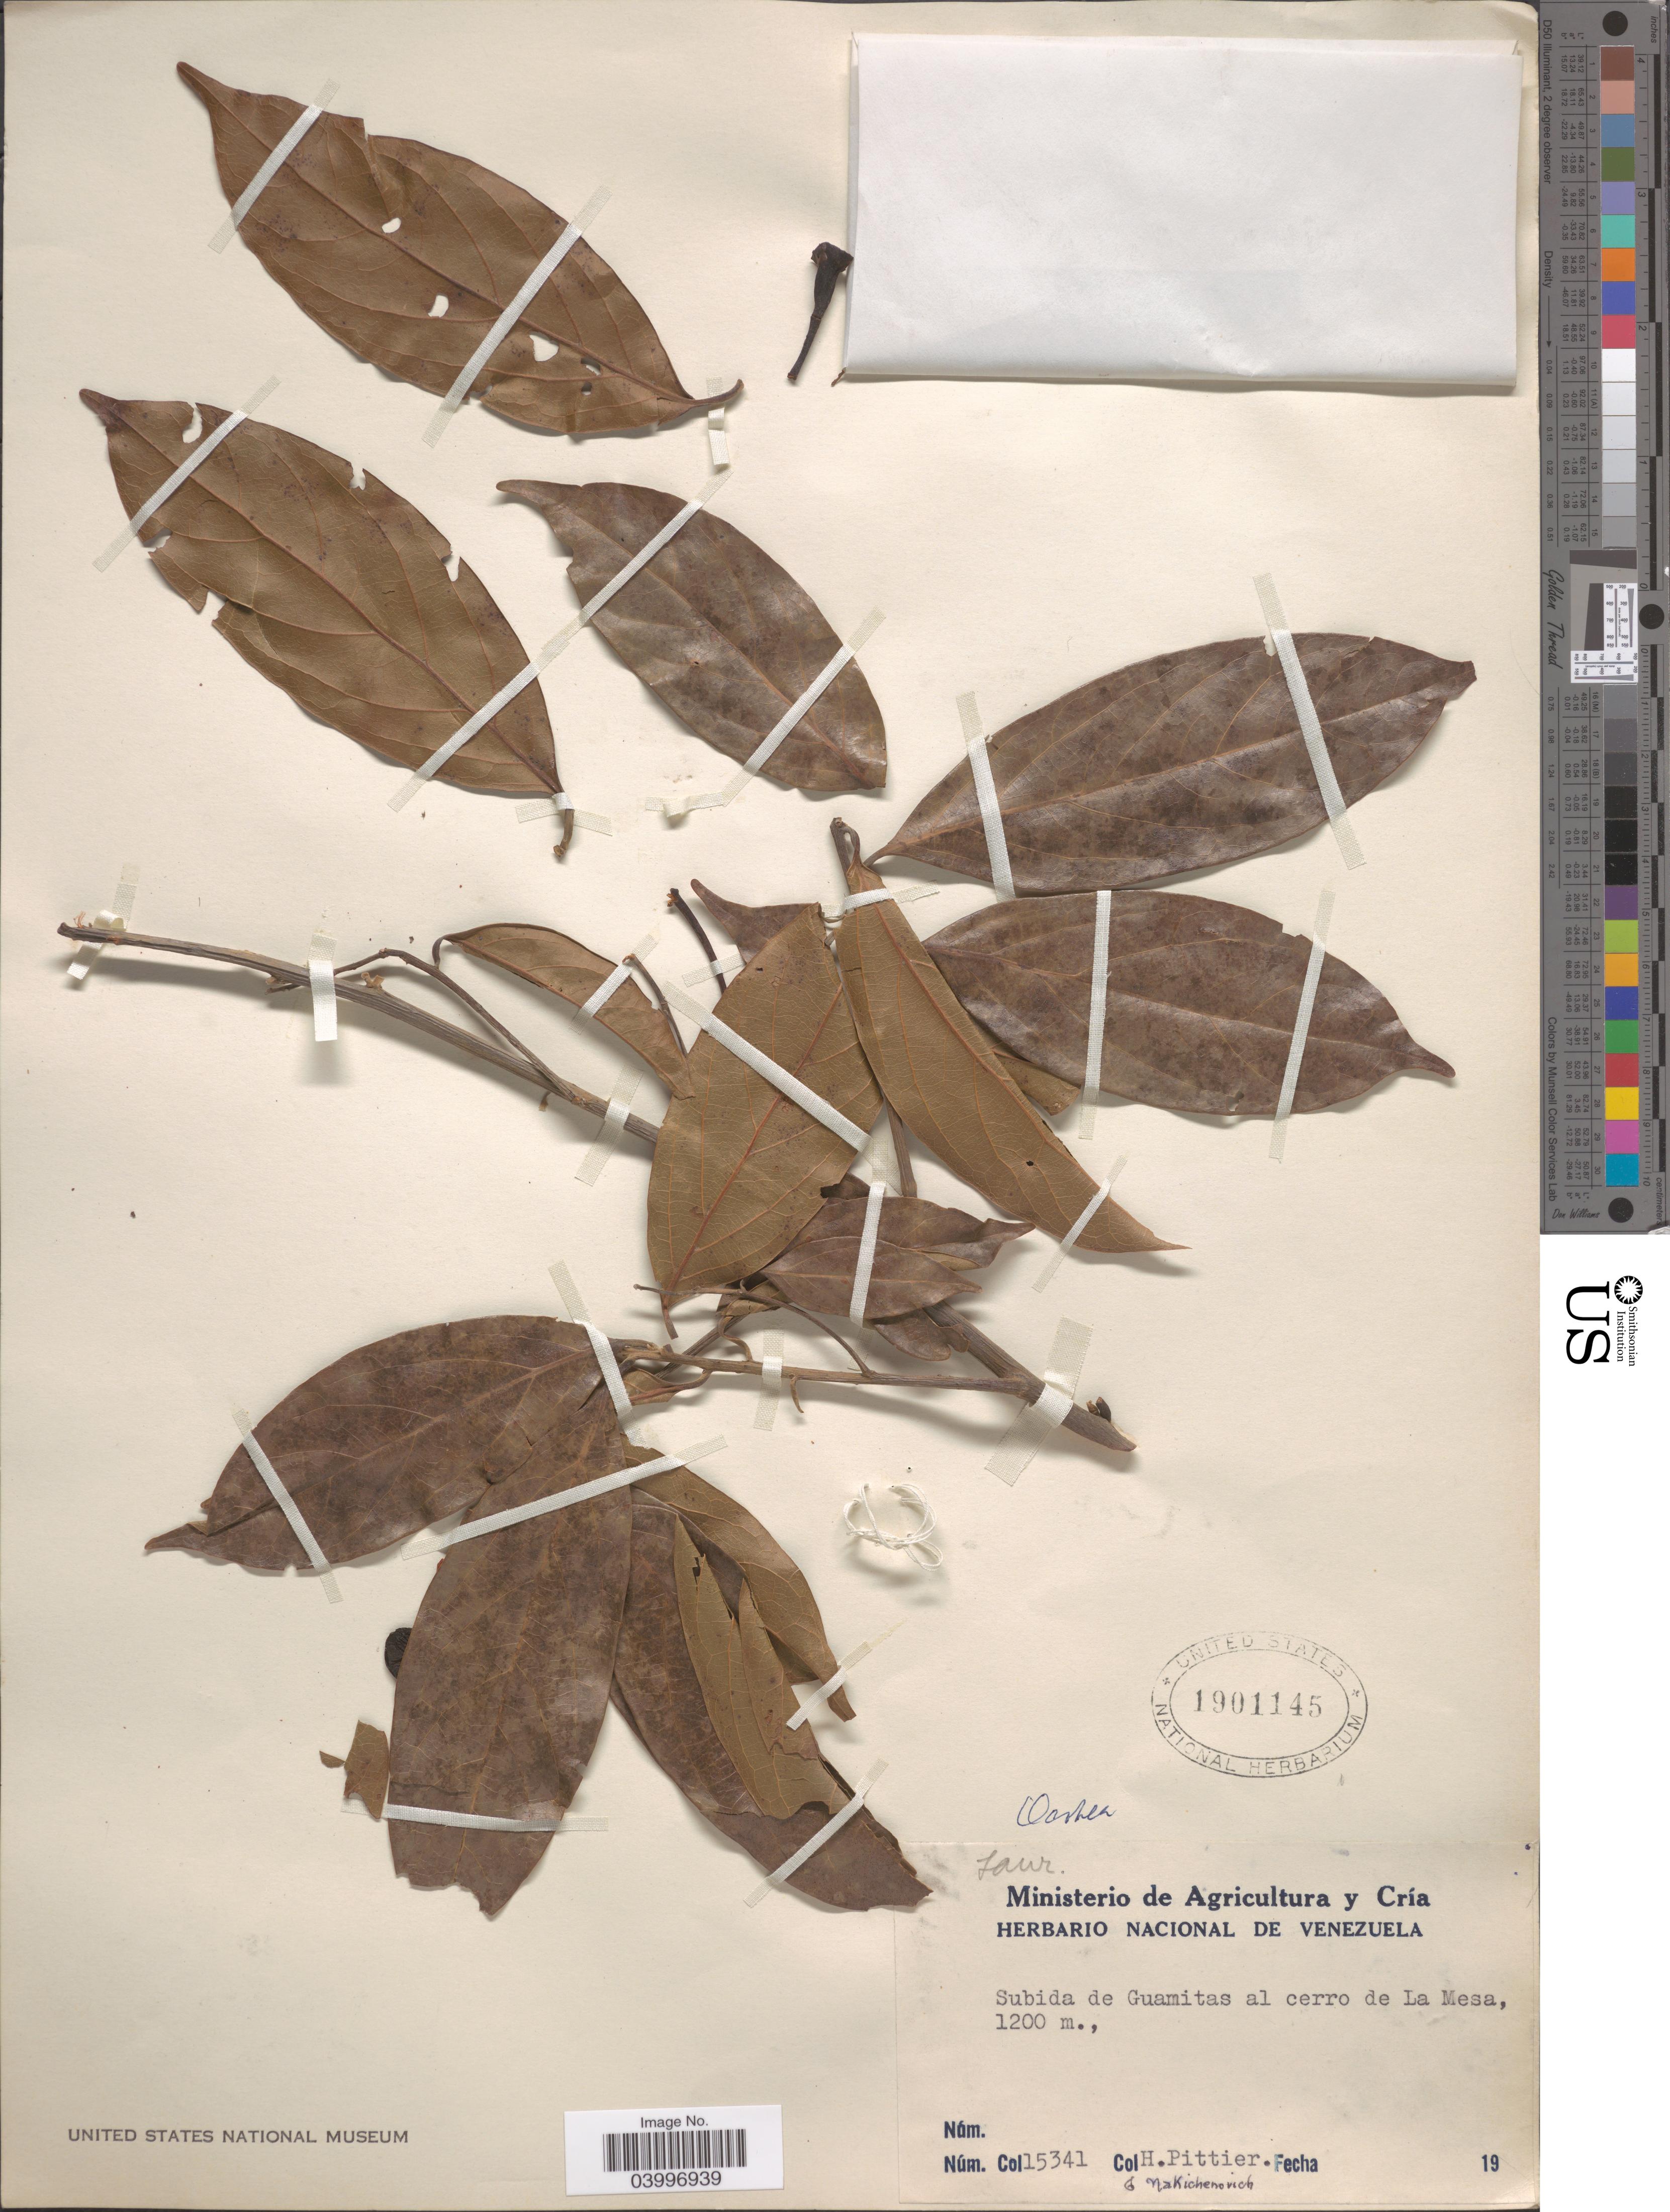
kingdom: Plantae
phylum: Tracheophyta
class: Magnoliopsida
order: Laurales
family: Lauraceae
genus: Ocotea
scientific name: Ocotea sp.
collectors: H. F. Pittier & Nakichenovich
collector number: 15341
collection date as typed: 19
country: Venezuela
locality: Subida de Guamitas al cerro de La Mesa.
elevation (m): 1200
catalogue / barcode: US 1901145